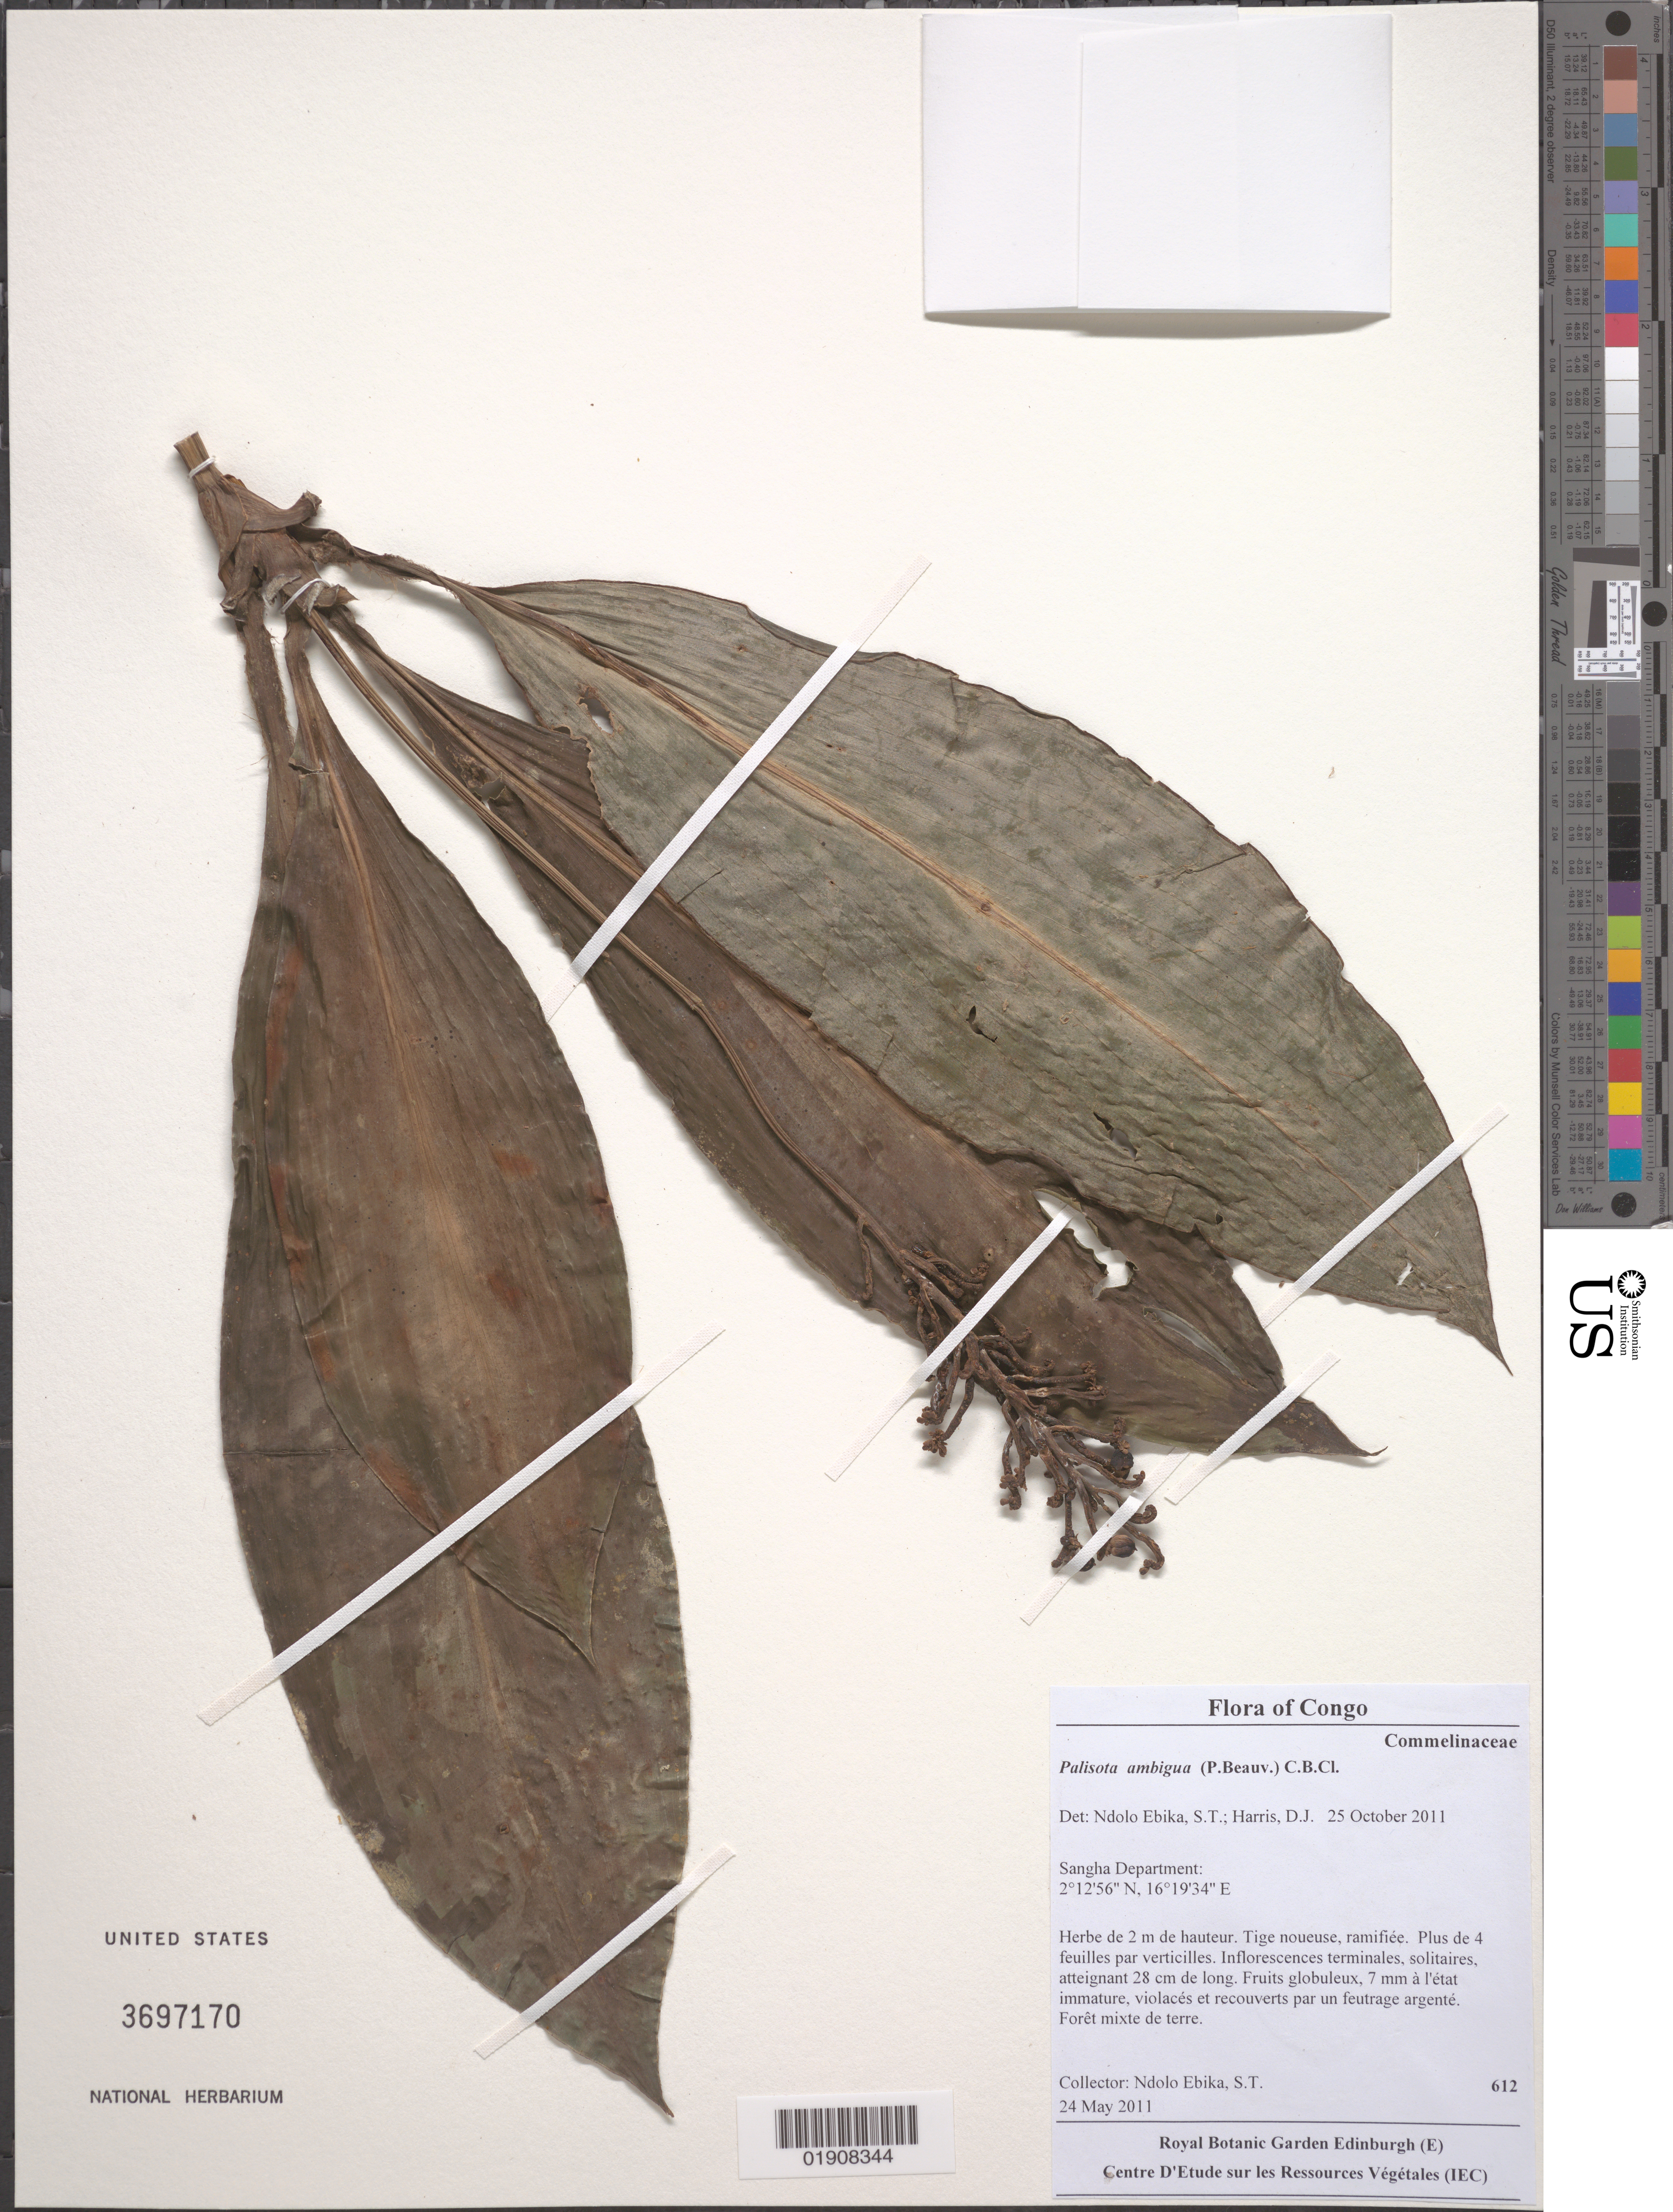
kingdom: Plantae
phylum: Tracheophyta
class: Liliopsida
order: Commelinales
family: Commelinaceae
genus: Palisota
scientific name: Palisota ambigua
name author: (P. Beauv.) C.B. Clarke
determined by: Ndolo Ebika, S. T.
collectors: S. Ndolo Ebika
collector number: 612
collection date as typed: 24 May 2011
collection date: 2011-05-24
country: Congo, Republic of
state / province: Sangha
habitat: Foret mixte de terre.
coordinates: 2 12 56 N, 16 19 34 E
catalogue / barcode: US 3697170